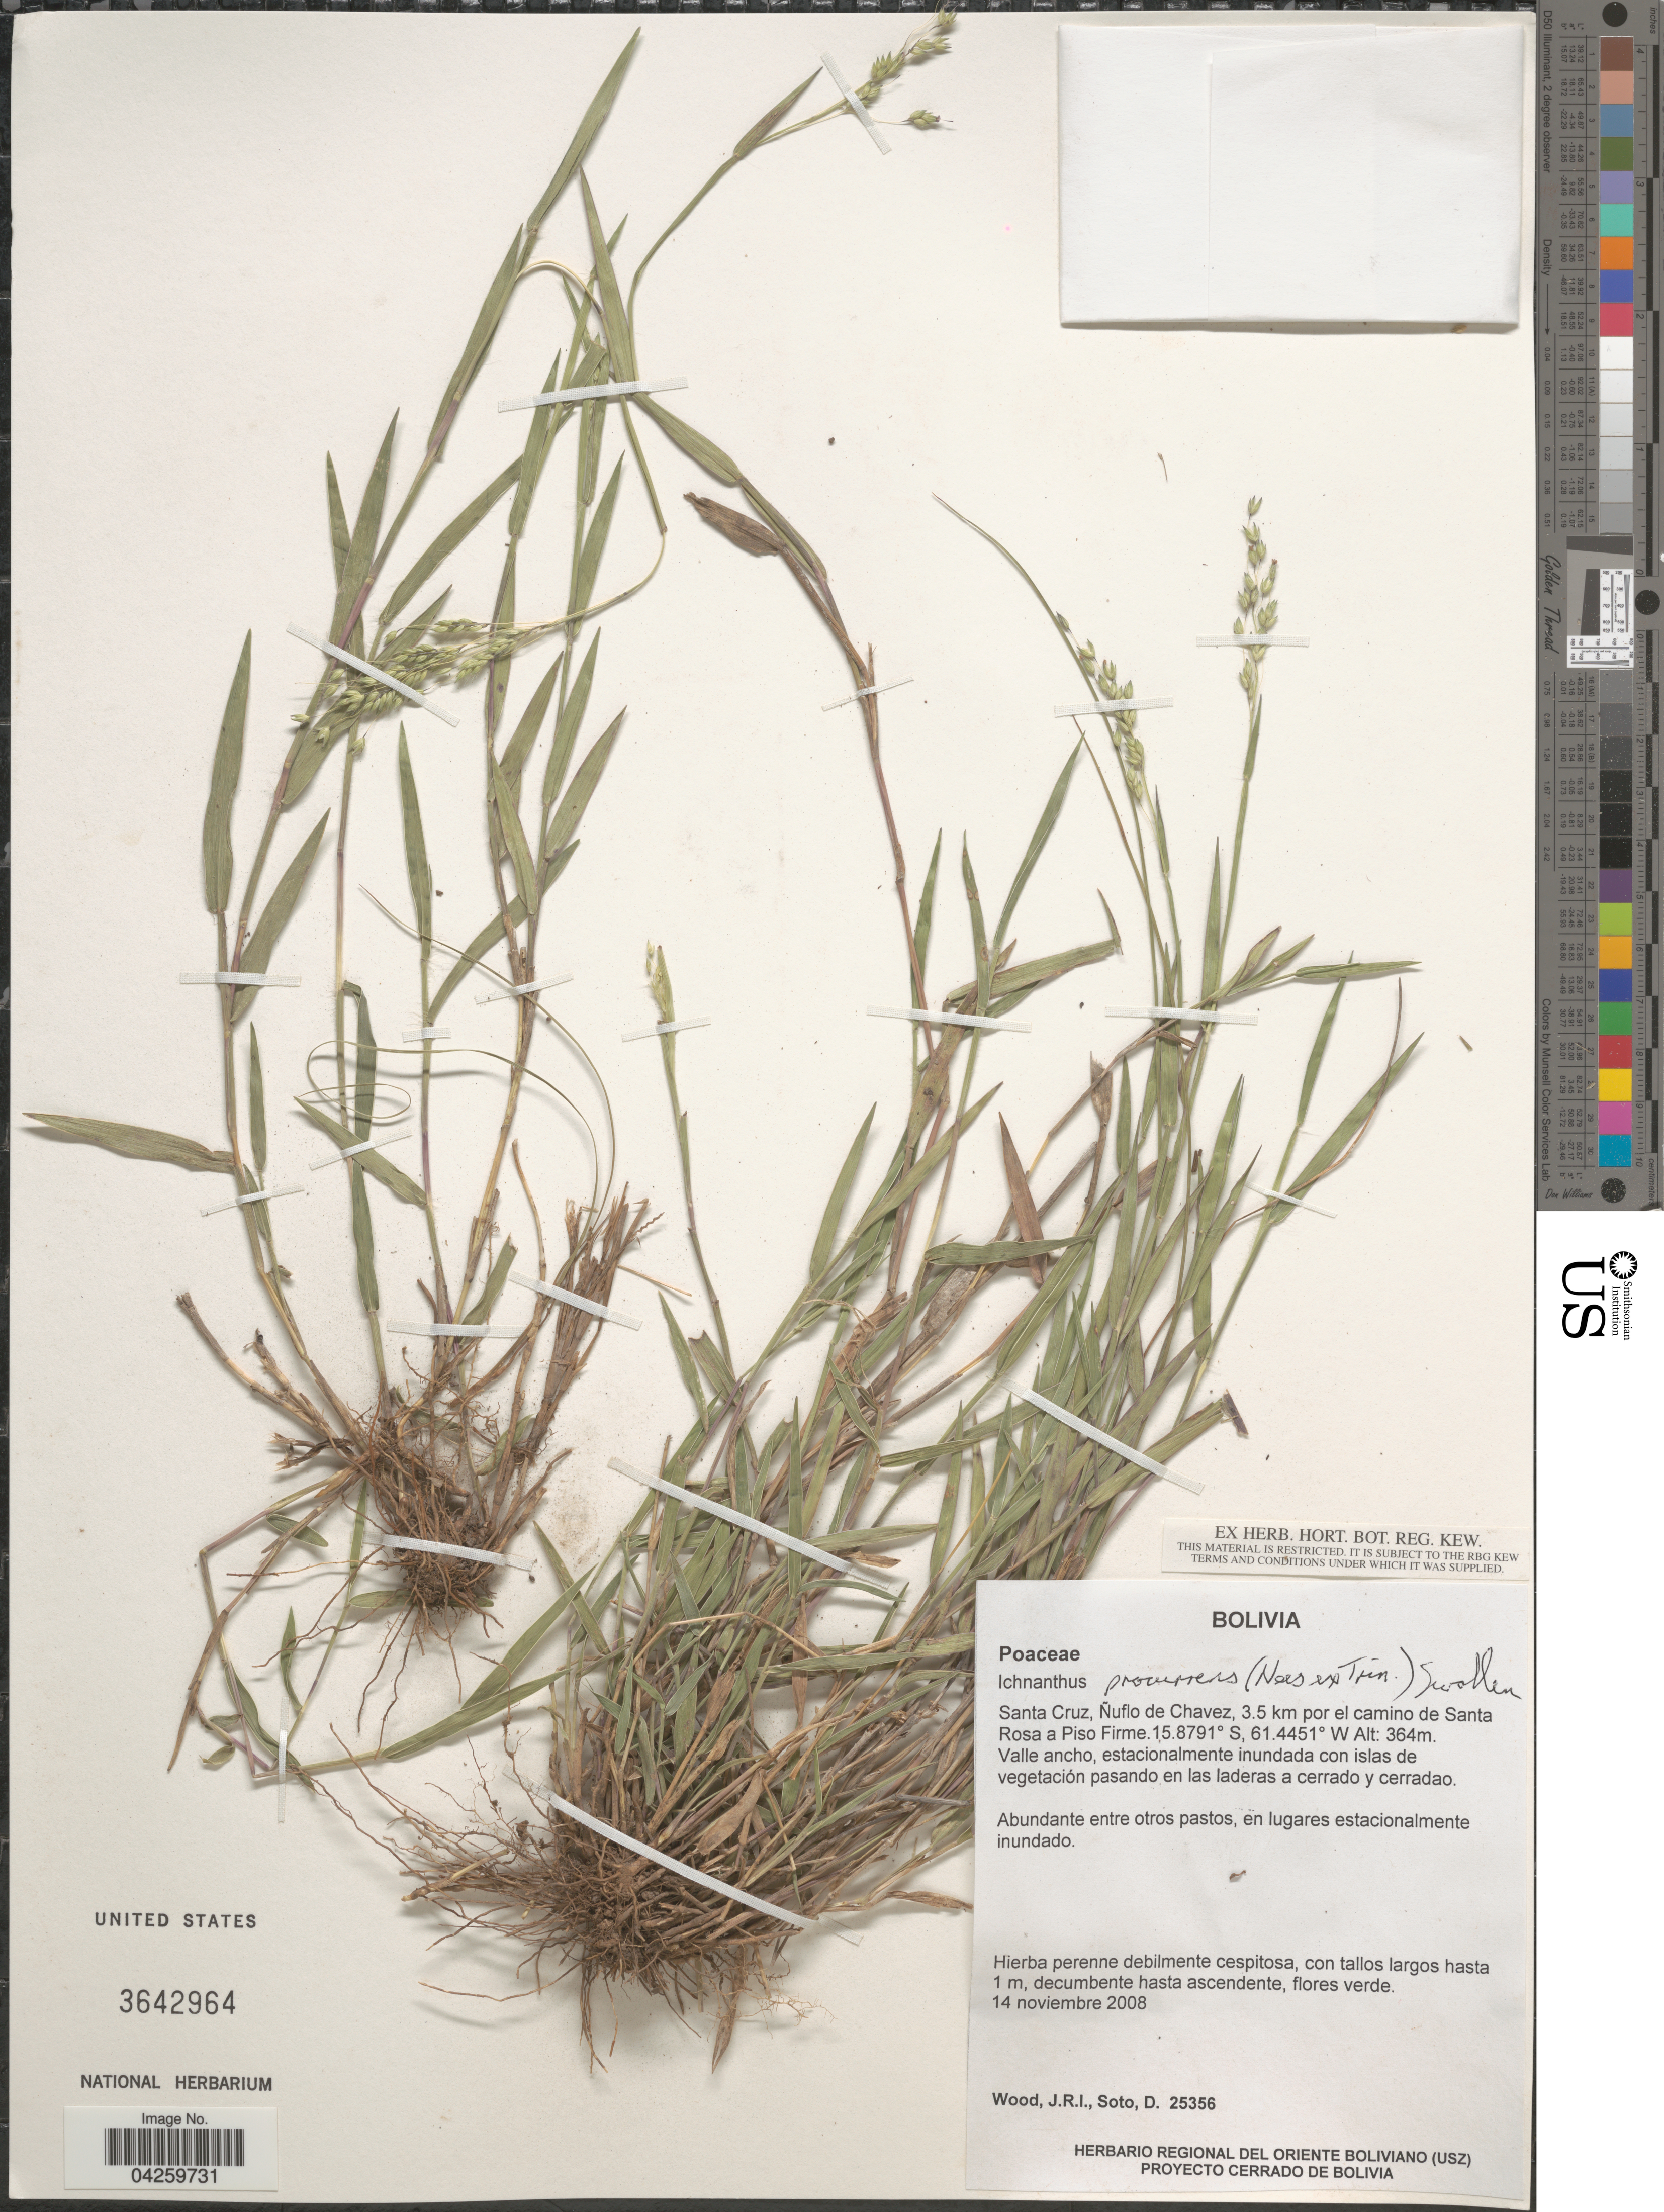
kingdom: Plantae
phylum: Tracheophyta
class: Liliopsida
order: Poales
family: Poaceae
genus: Ichnanthus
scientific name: Ichnanthus procurrens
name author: (Nees ex Trin.) Swallen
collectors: J. R. I. Wood & D. Soto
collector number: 25356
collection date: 2008-11-14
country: Bolivia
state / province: Santa Cruz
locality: Ñuflo de Chavez, 3.5 km por el camino de Santa Rosa a Piso Firme.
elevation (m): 364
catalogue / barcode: US 3642964